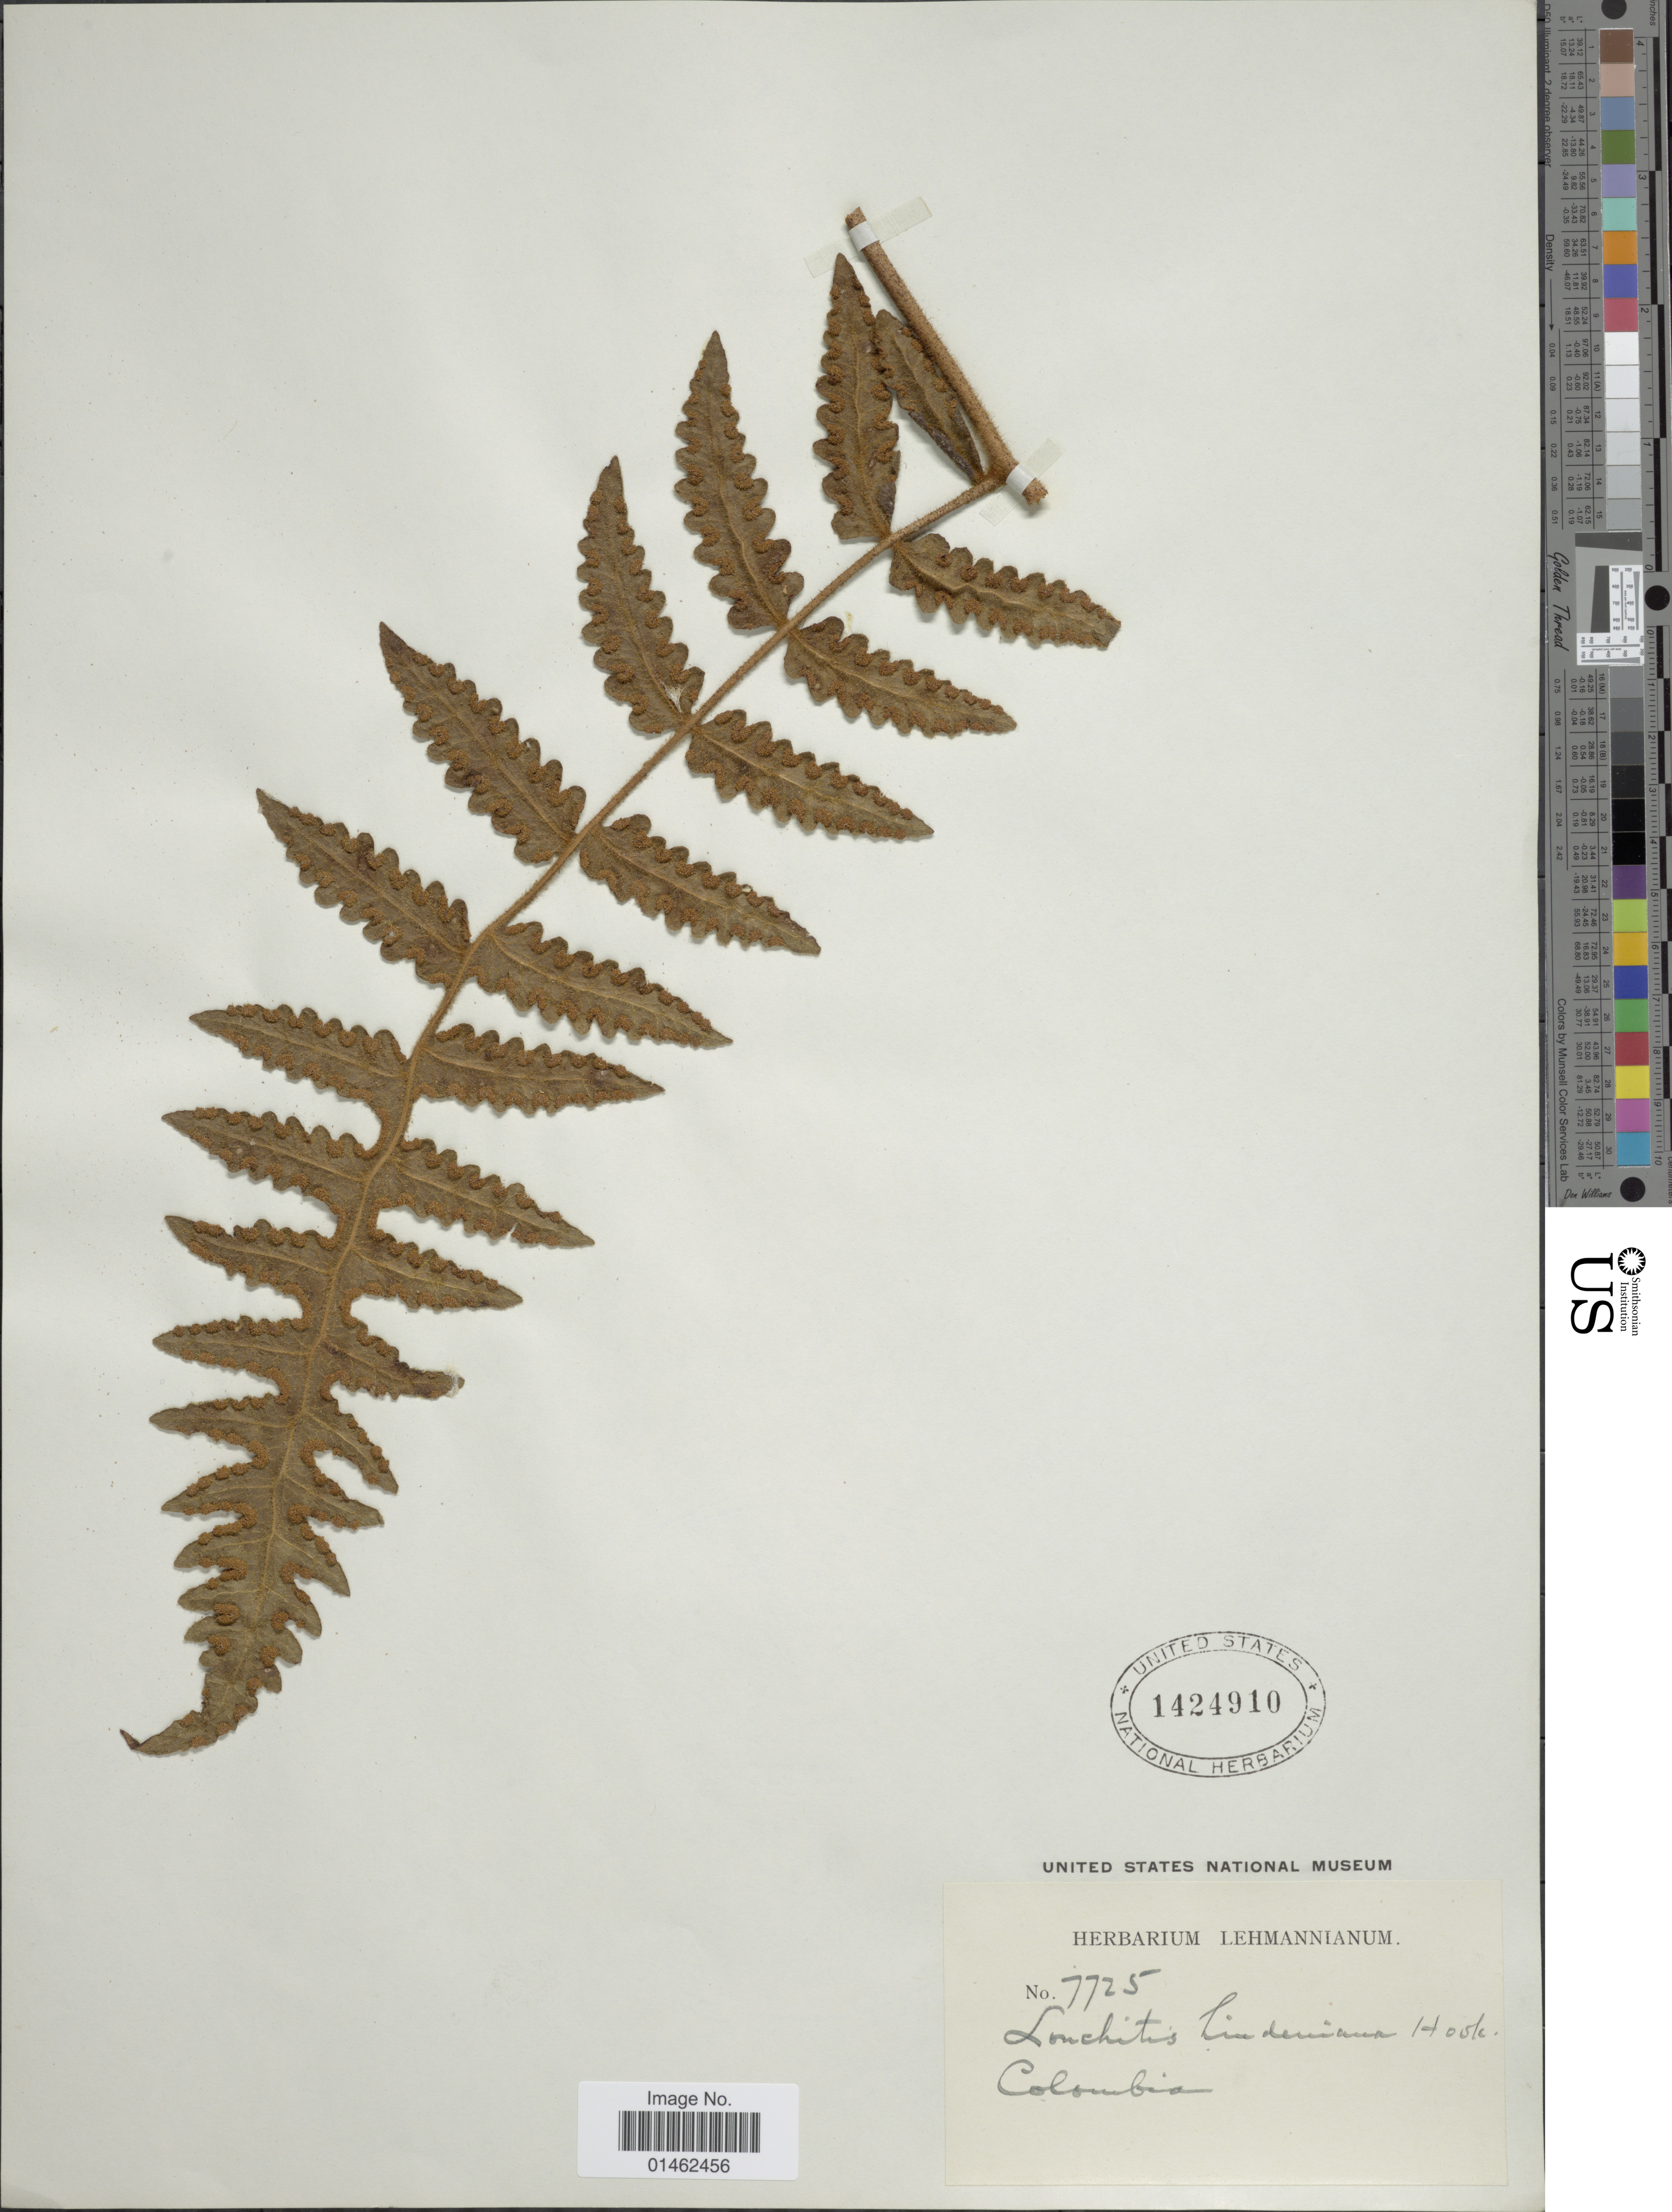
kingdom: Plantae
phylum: Tracheophyta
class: Polypodiopsida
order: Polypodiales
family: Dennstaedtiaceae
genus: Blotiella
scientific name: Blotiella lindeniana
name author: (Hook.) R.M. Tryon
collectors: ex herb. Lehmannianum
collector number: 7725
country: Colombia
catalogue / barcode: US 1424910